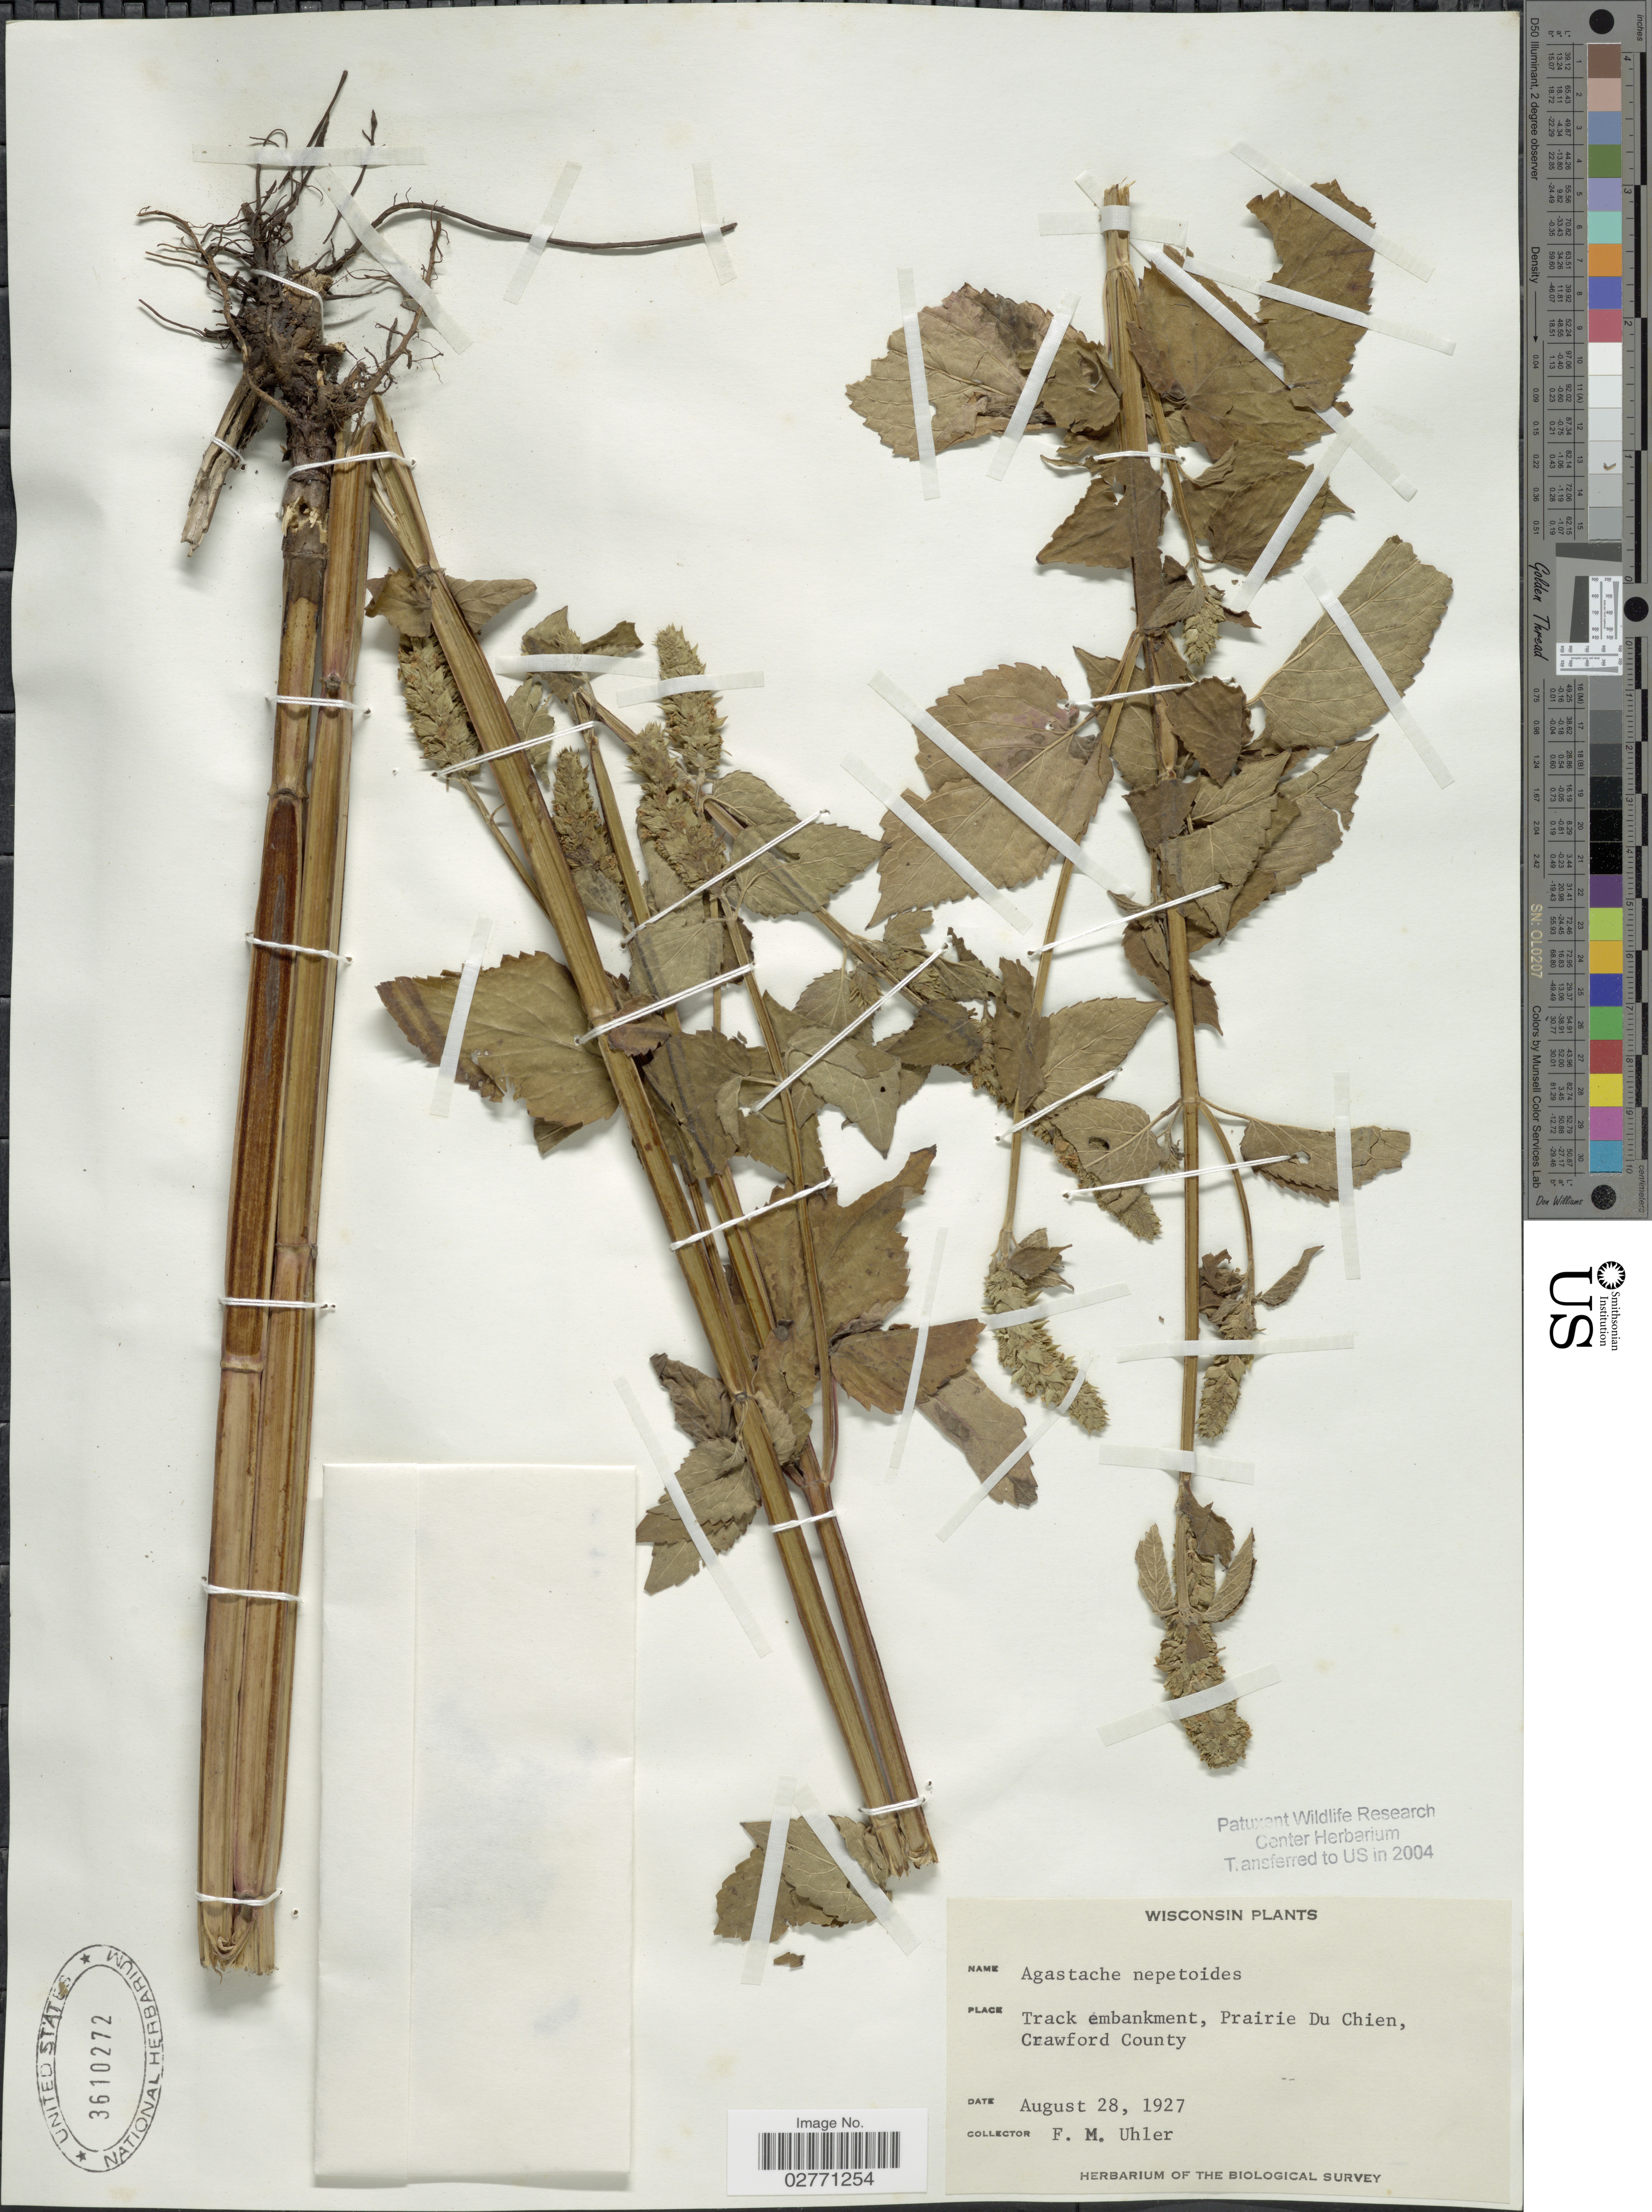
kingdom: Plantae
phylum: Tracheophyta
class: Magnoliopsida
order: Lamiales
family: Lamiaceae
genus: Agastache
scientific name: Agastache nepetoides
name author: (L.) Kuntze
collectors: F. M. Uhler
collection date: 1927-08-28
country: United States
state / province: Wisconsin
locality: Track embankment, Prairie Du Chien, Crawford County.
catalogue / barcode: US 3610272